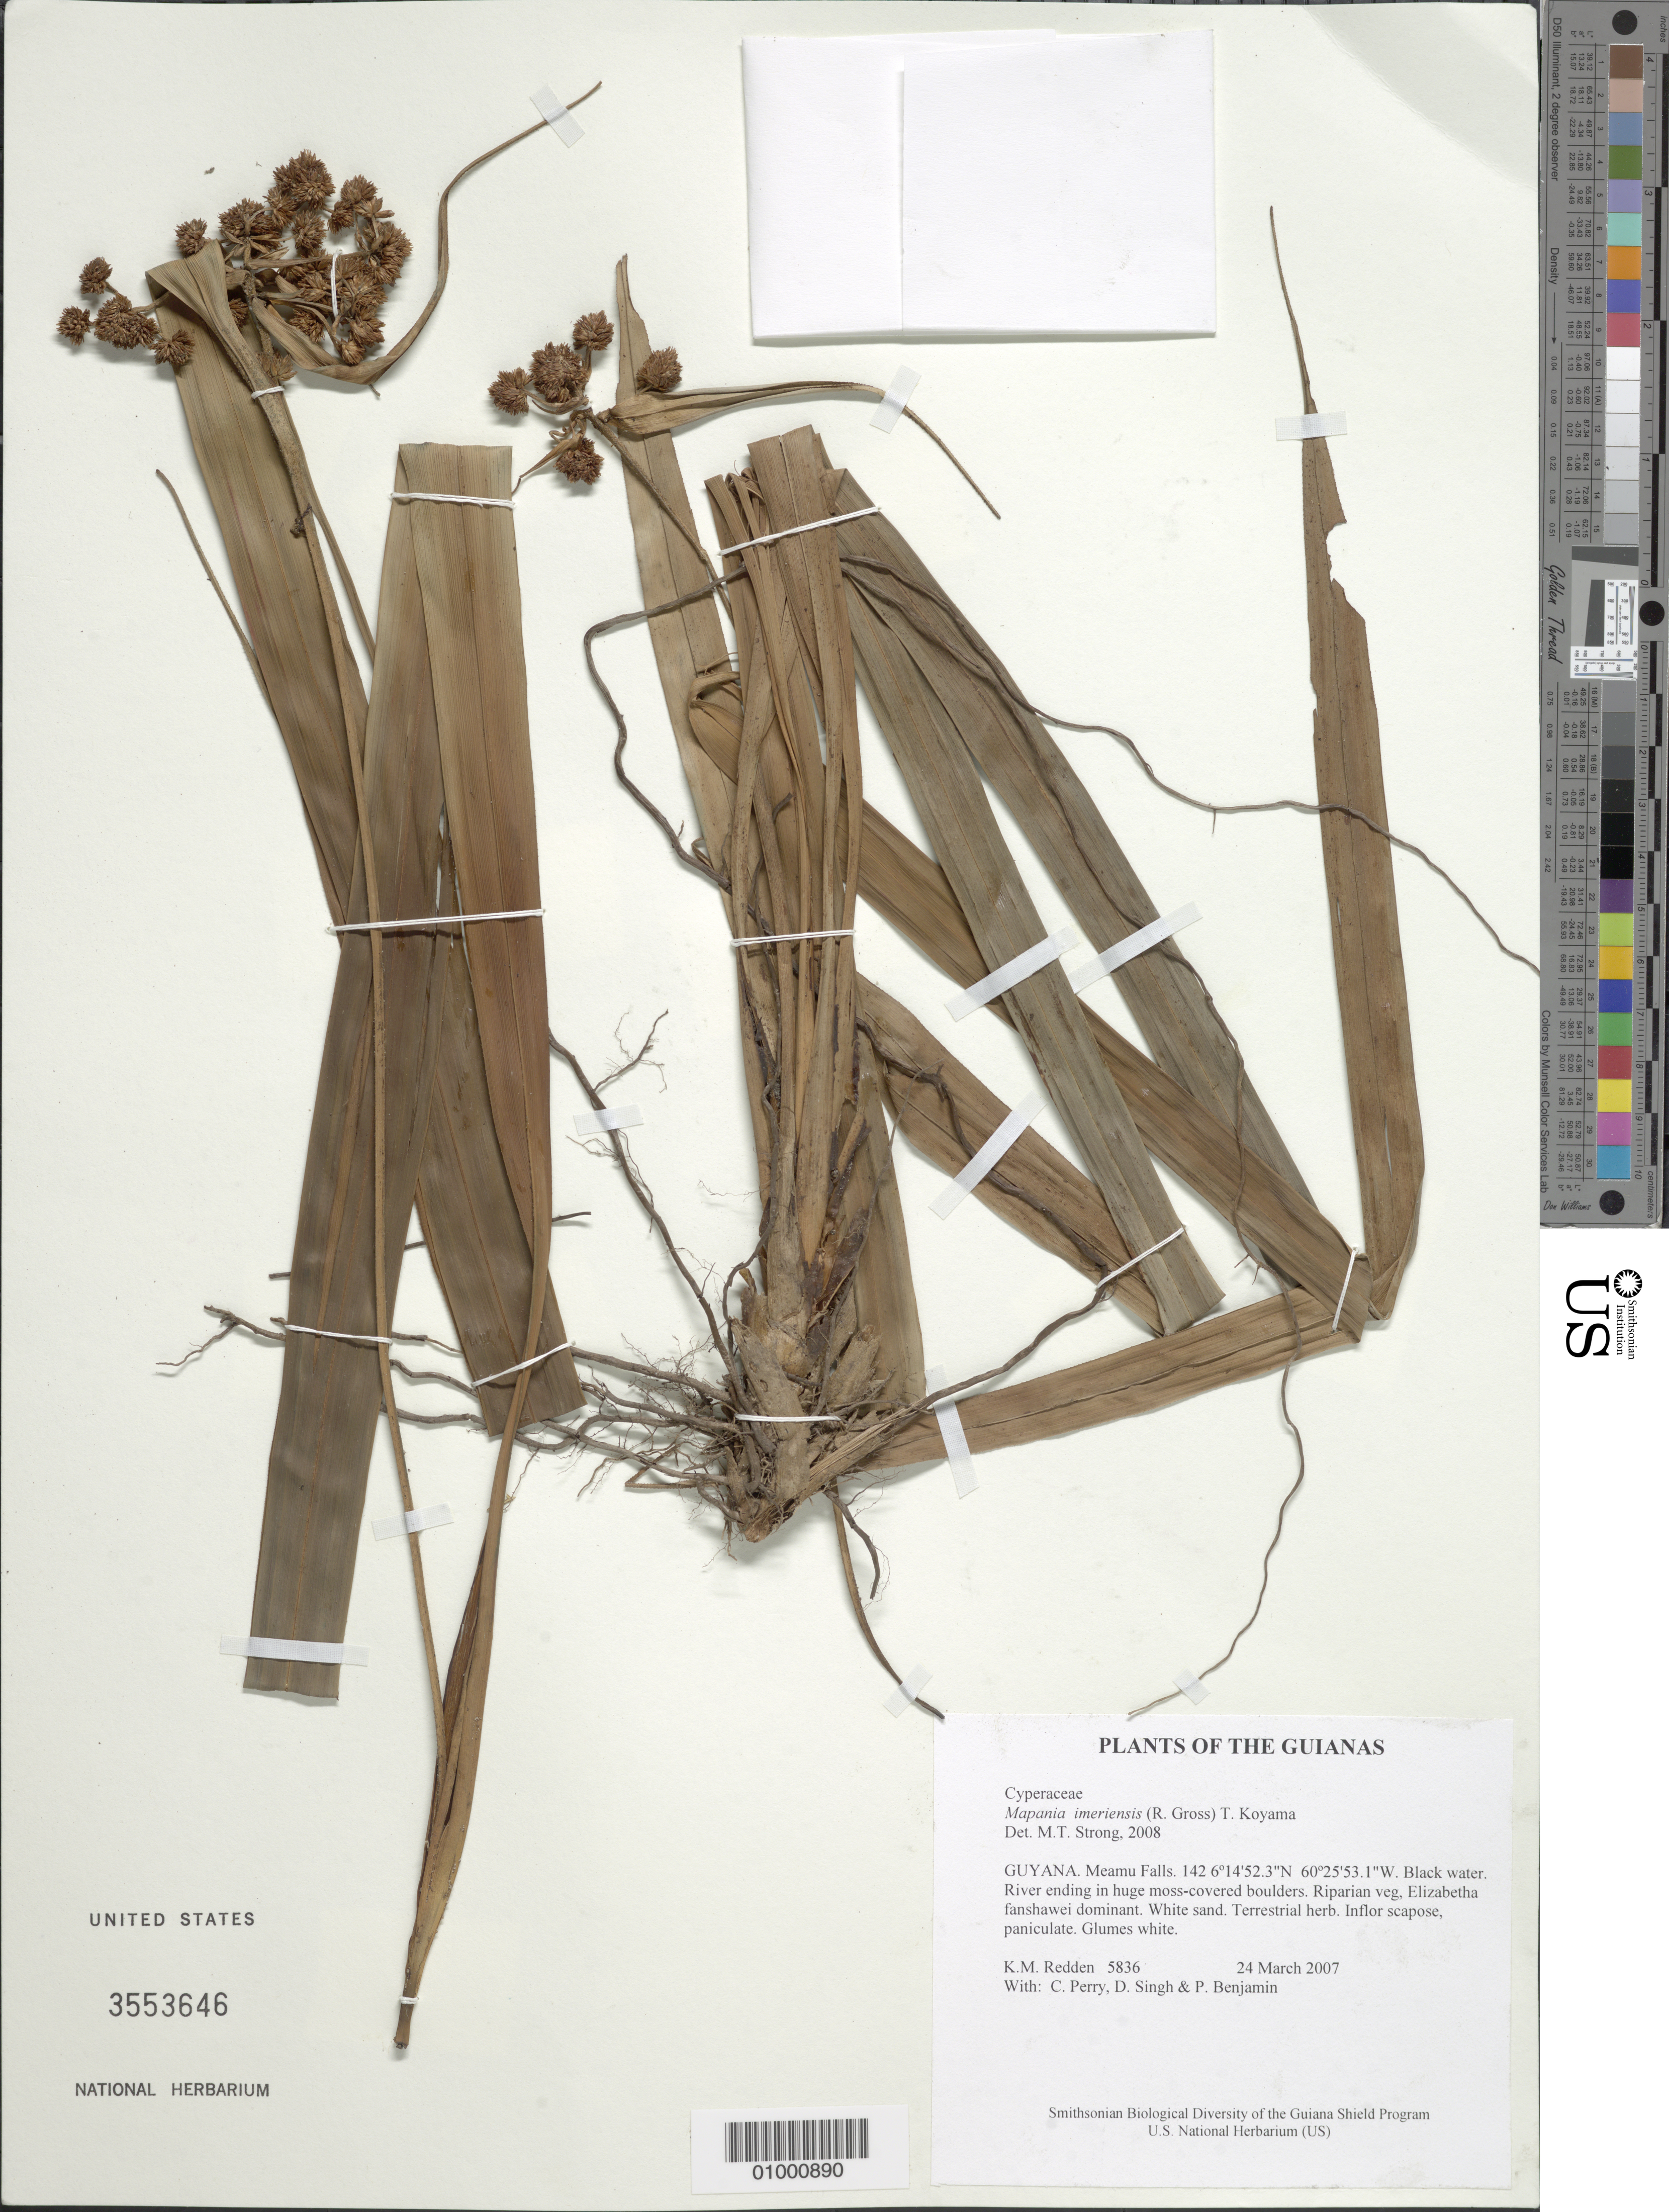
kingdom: Plantae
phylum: Tracheophyta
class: Liliopsida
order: Poales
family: Cyperaceae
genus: Mapania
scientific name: Mapania imeriensis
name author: (R. Gross) T. Koyama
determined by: Strong, M. T., (US), Smithsonian Institution - National Museum of Natural History (UNITED STATES)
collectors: K. M. Redden, C. Perry, D. Singh & P. Benjamin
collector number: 5836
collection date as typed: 24 March 2007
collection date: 2007-03-24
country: Guyana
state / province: Cuyuni-Mazaruni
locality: Meamu Falls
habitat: Black water. River ending in huge moss-covered boulders. Riparian veg, Elizabetha fanshawei dominant. White sand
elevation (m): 142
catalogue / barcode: US 3553646